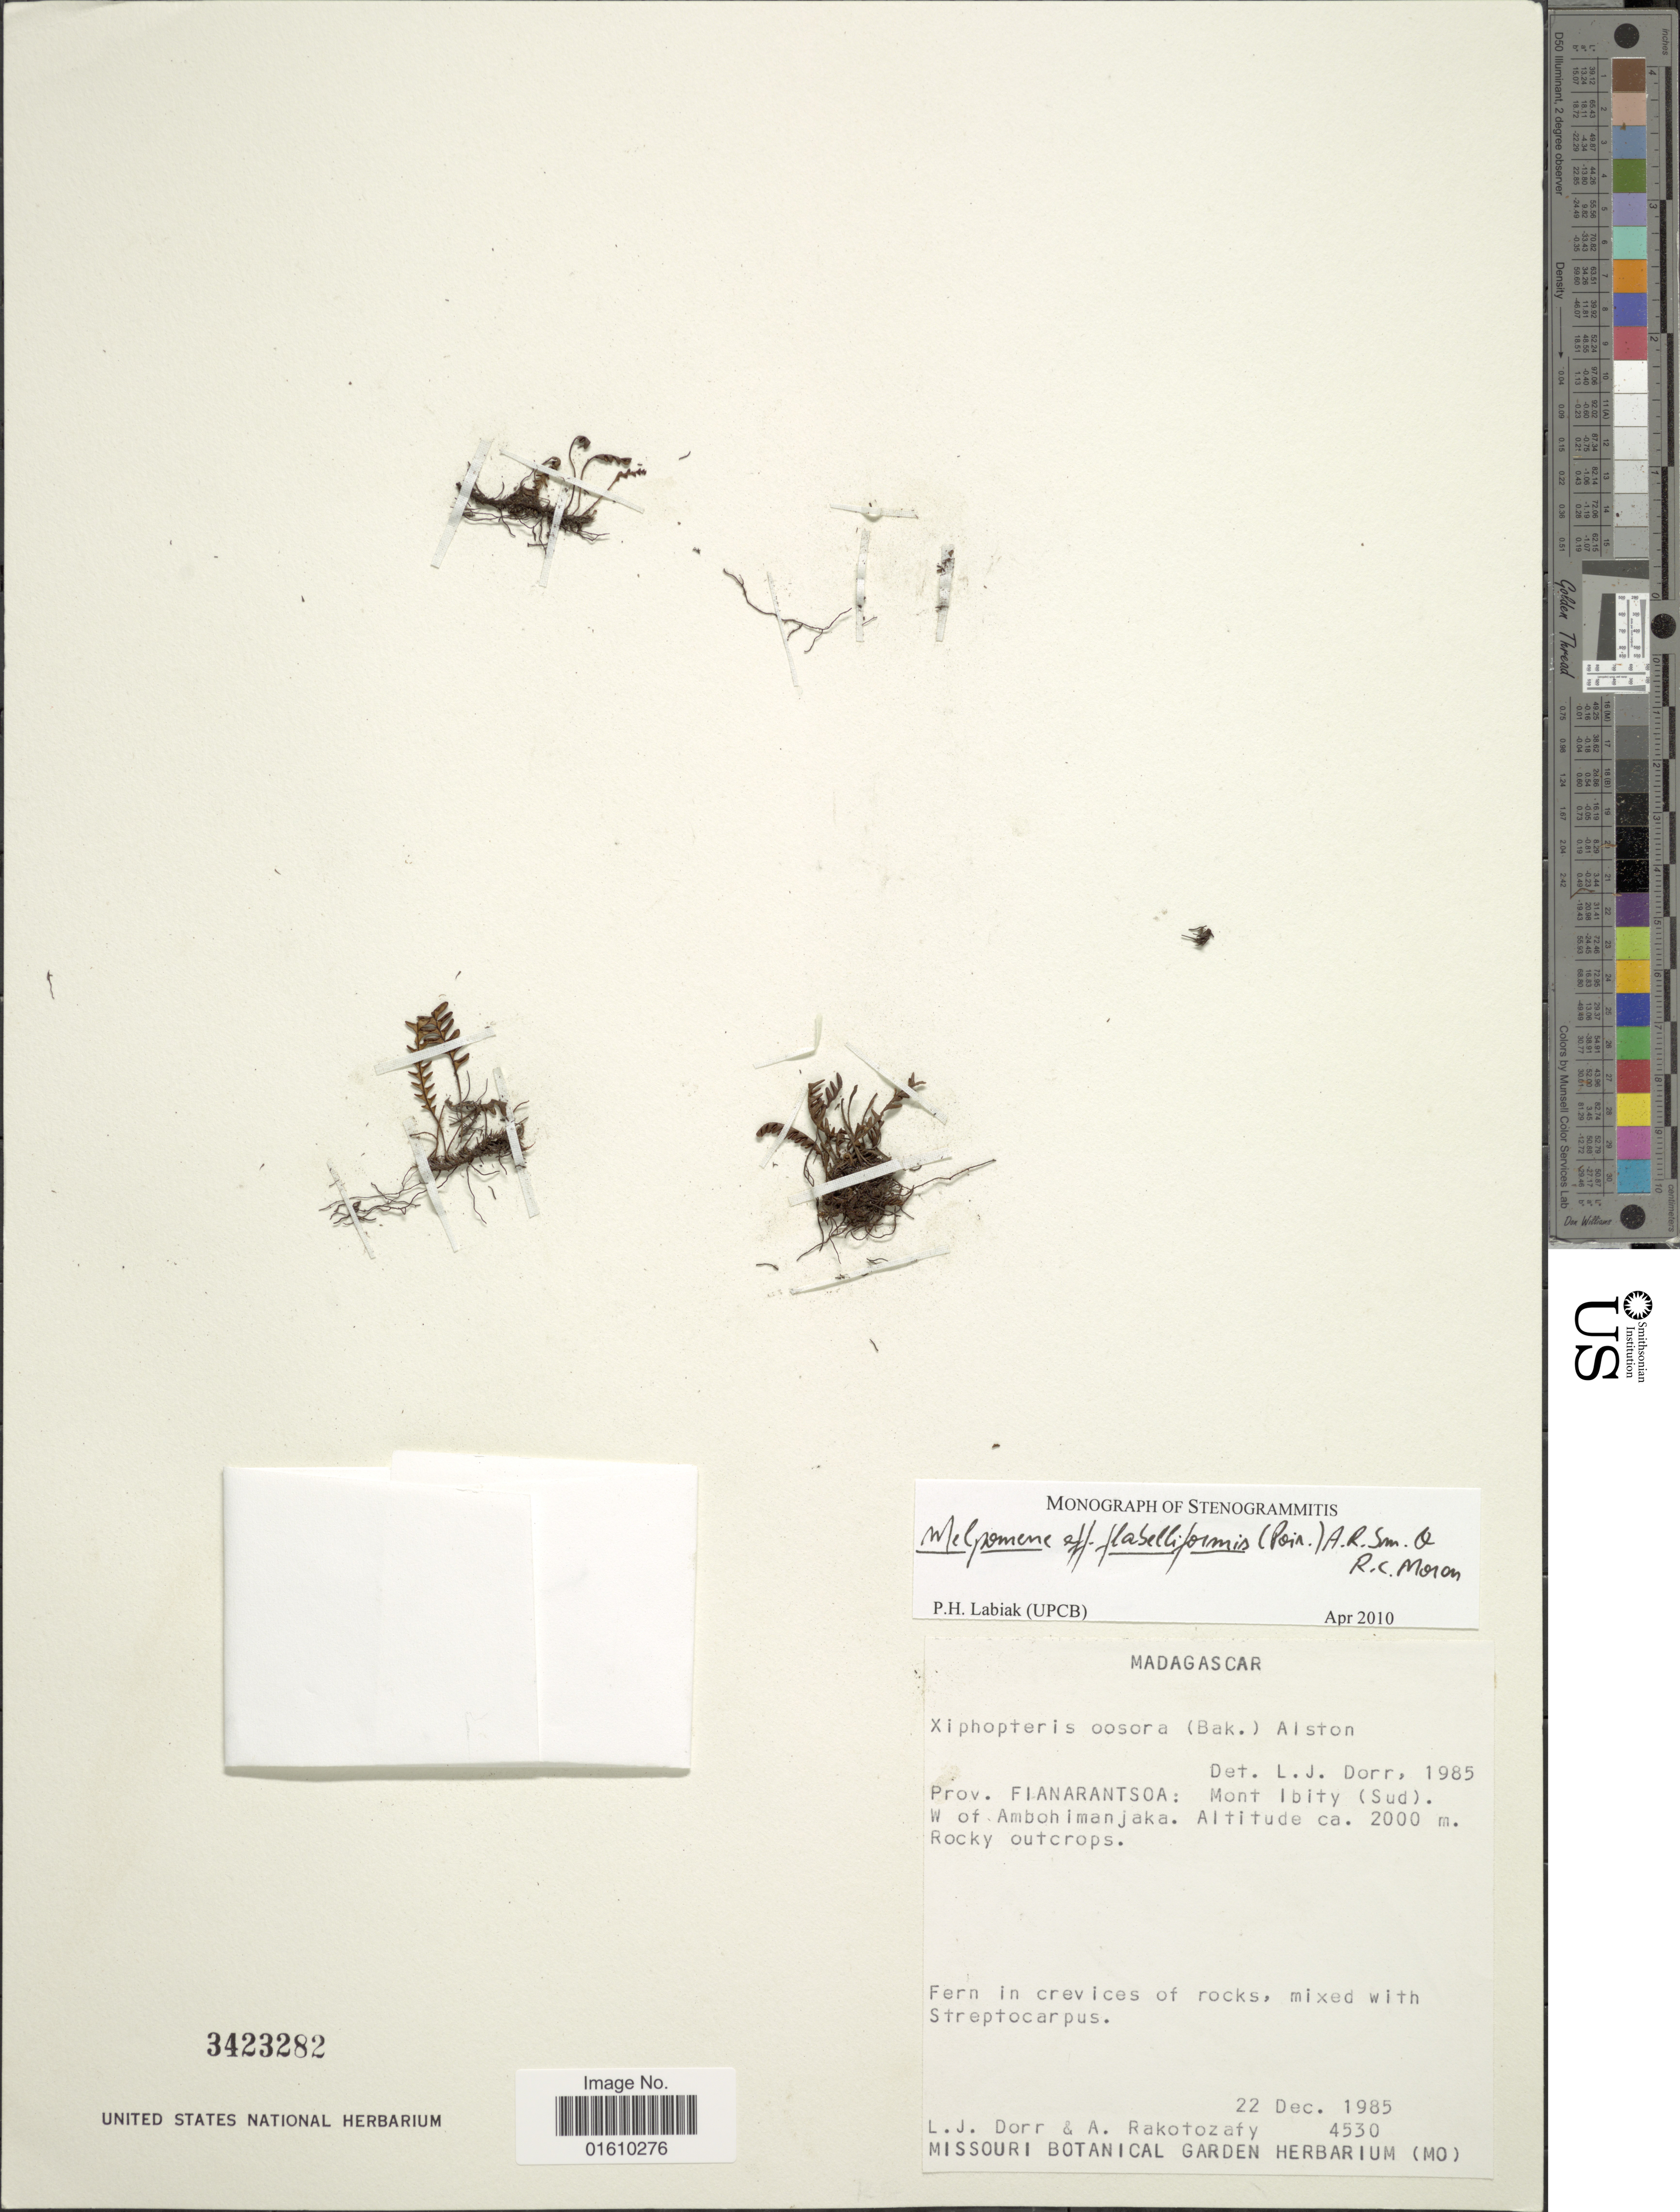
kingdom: Plantae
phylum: Tracheophyta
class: Polypodiopsida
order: Polypodiales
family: Polypodiaceae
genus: Melpomene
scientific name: Melpomene flabelliformis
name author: (Poir.) A.R. Sm. & R.C. Moran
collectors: L. J. Dorr & A. Rakotozafy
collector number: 4530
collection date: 1985-12-22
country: Madagascar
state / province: Vakinankaratra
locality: Mont Ibity (Sud), W of Ambohimanjaka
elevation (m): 2000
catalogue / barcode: US 3423282